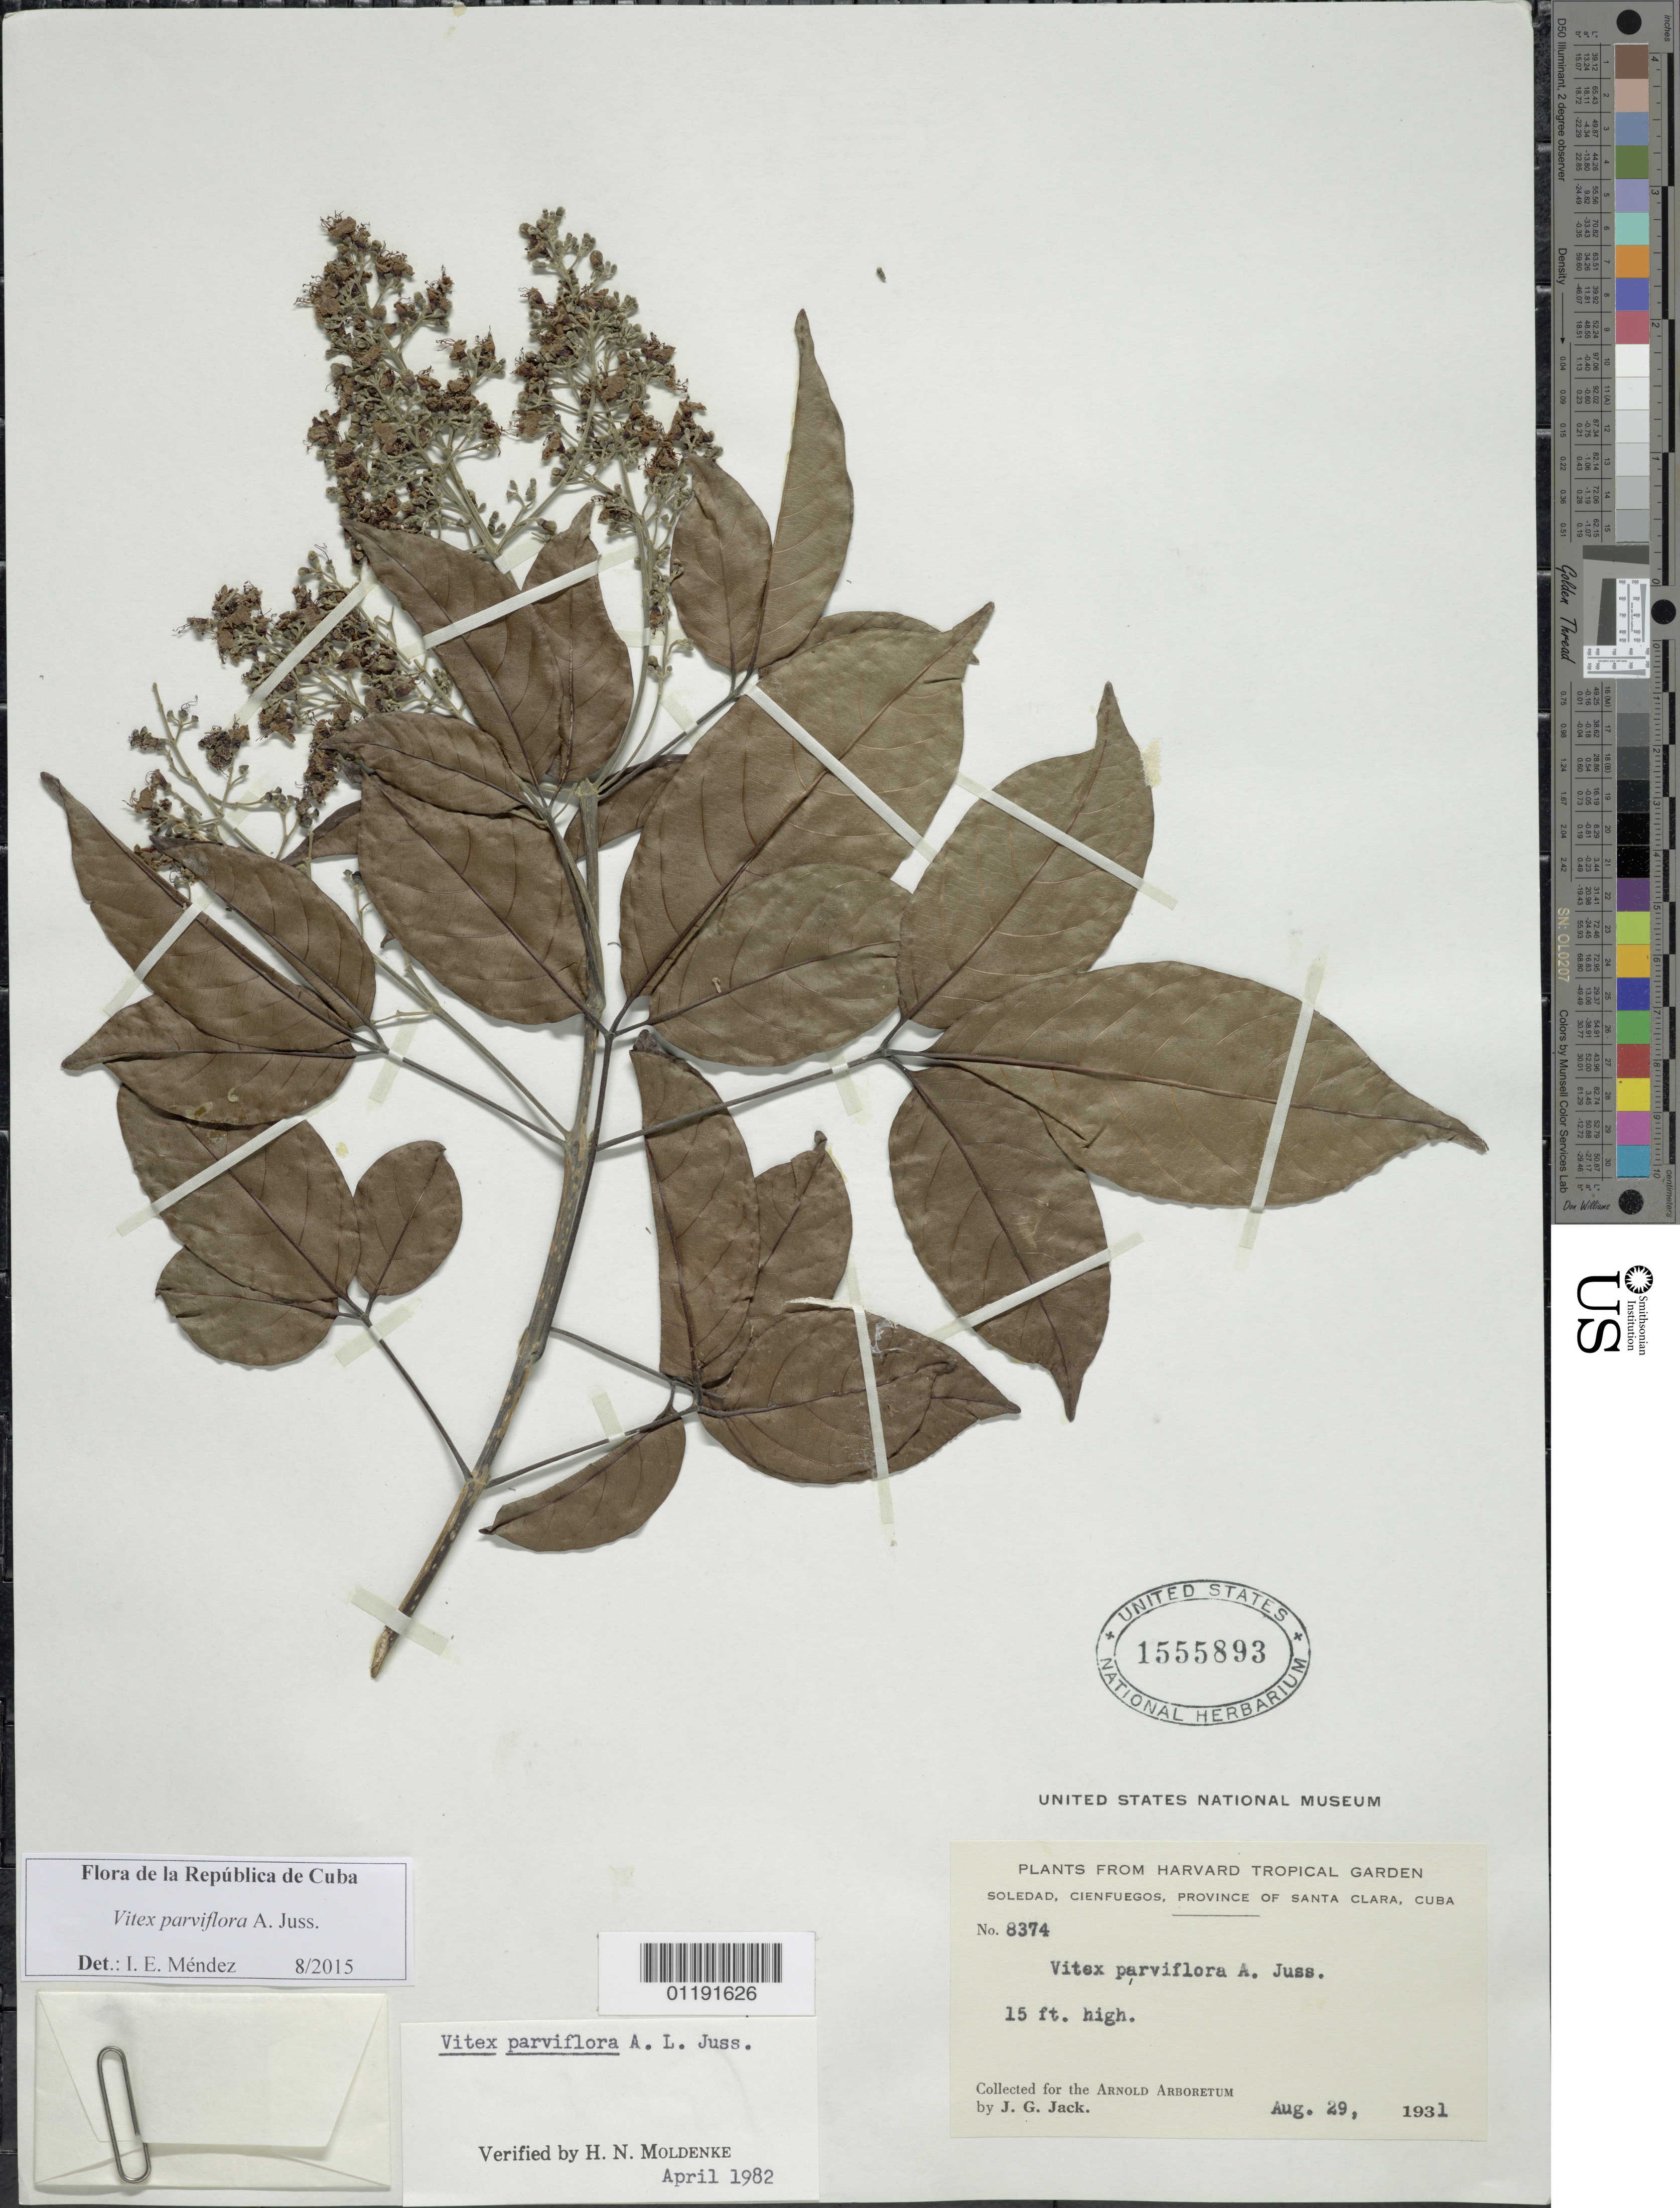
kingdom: Plantae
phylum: Tracheophyta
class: Magnoliopsida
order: Lamiales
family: Lamiaceae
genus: Vitex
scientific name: Vitex parviflora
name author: A. Juss.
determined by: Méndez, I. E.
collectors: J. G. Jack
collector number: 8374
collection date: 1931-08-29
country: Cuba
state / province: Santa Clara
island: Cuba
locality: Cienfuegos, Soledad, Harvard Tropical Garden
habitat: Tropical garden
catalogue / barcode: US 1555893